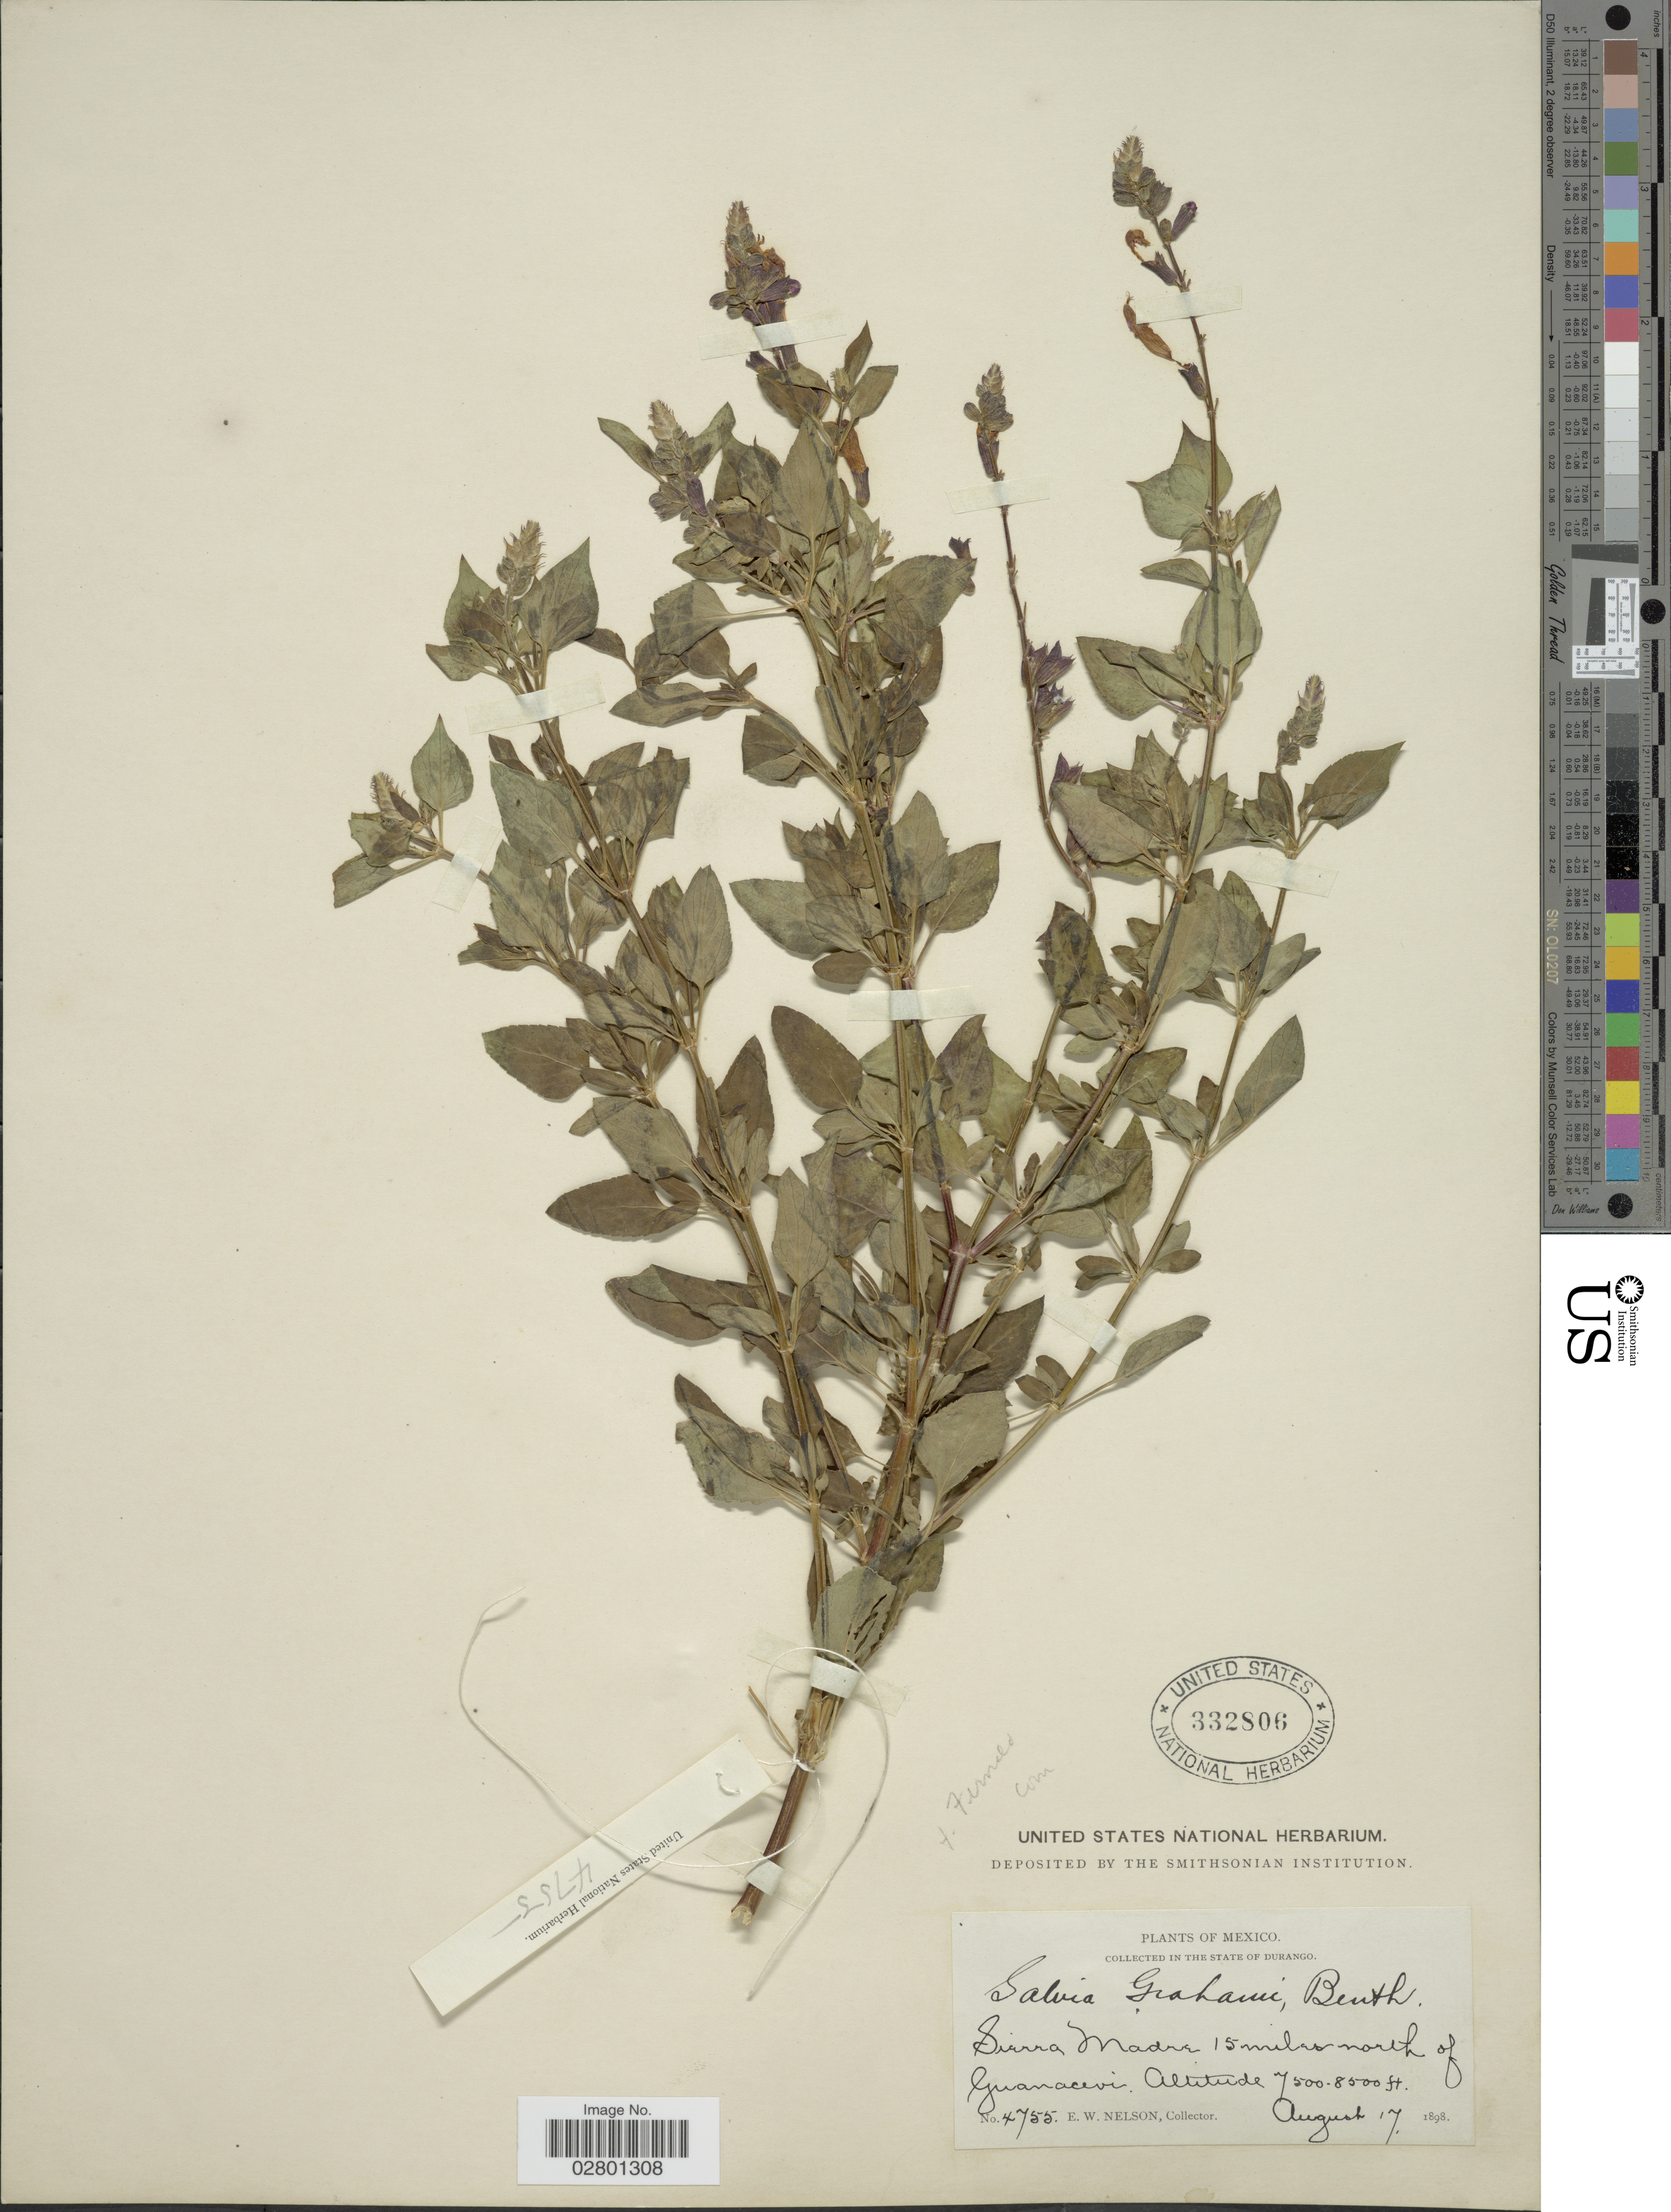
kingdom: Plantae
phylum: Tracheophyta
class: Magnoliopsida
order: Lamiales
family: Lamiaceae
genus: Salvia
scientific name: Salvia grahami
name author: Benth.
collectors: E. W. Nelson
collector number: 4755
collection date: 1898-08-17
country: Mexico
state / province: Durango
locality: Sierra Madre 15 miles north of Guanacevi.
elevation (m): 2286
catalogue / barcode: US 332806